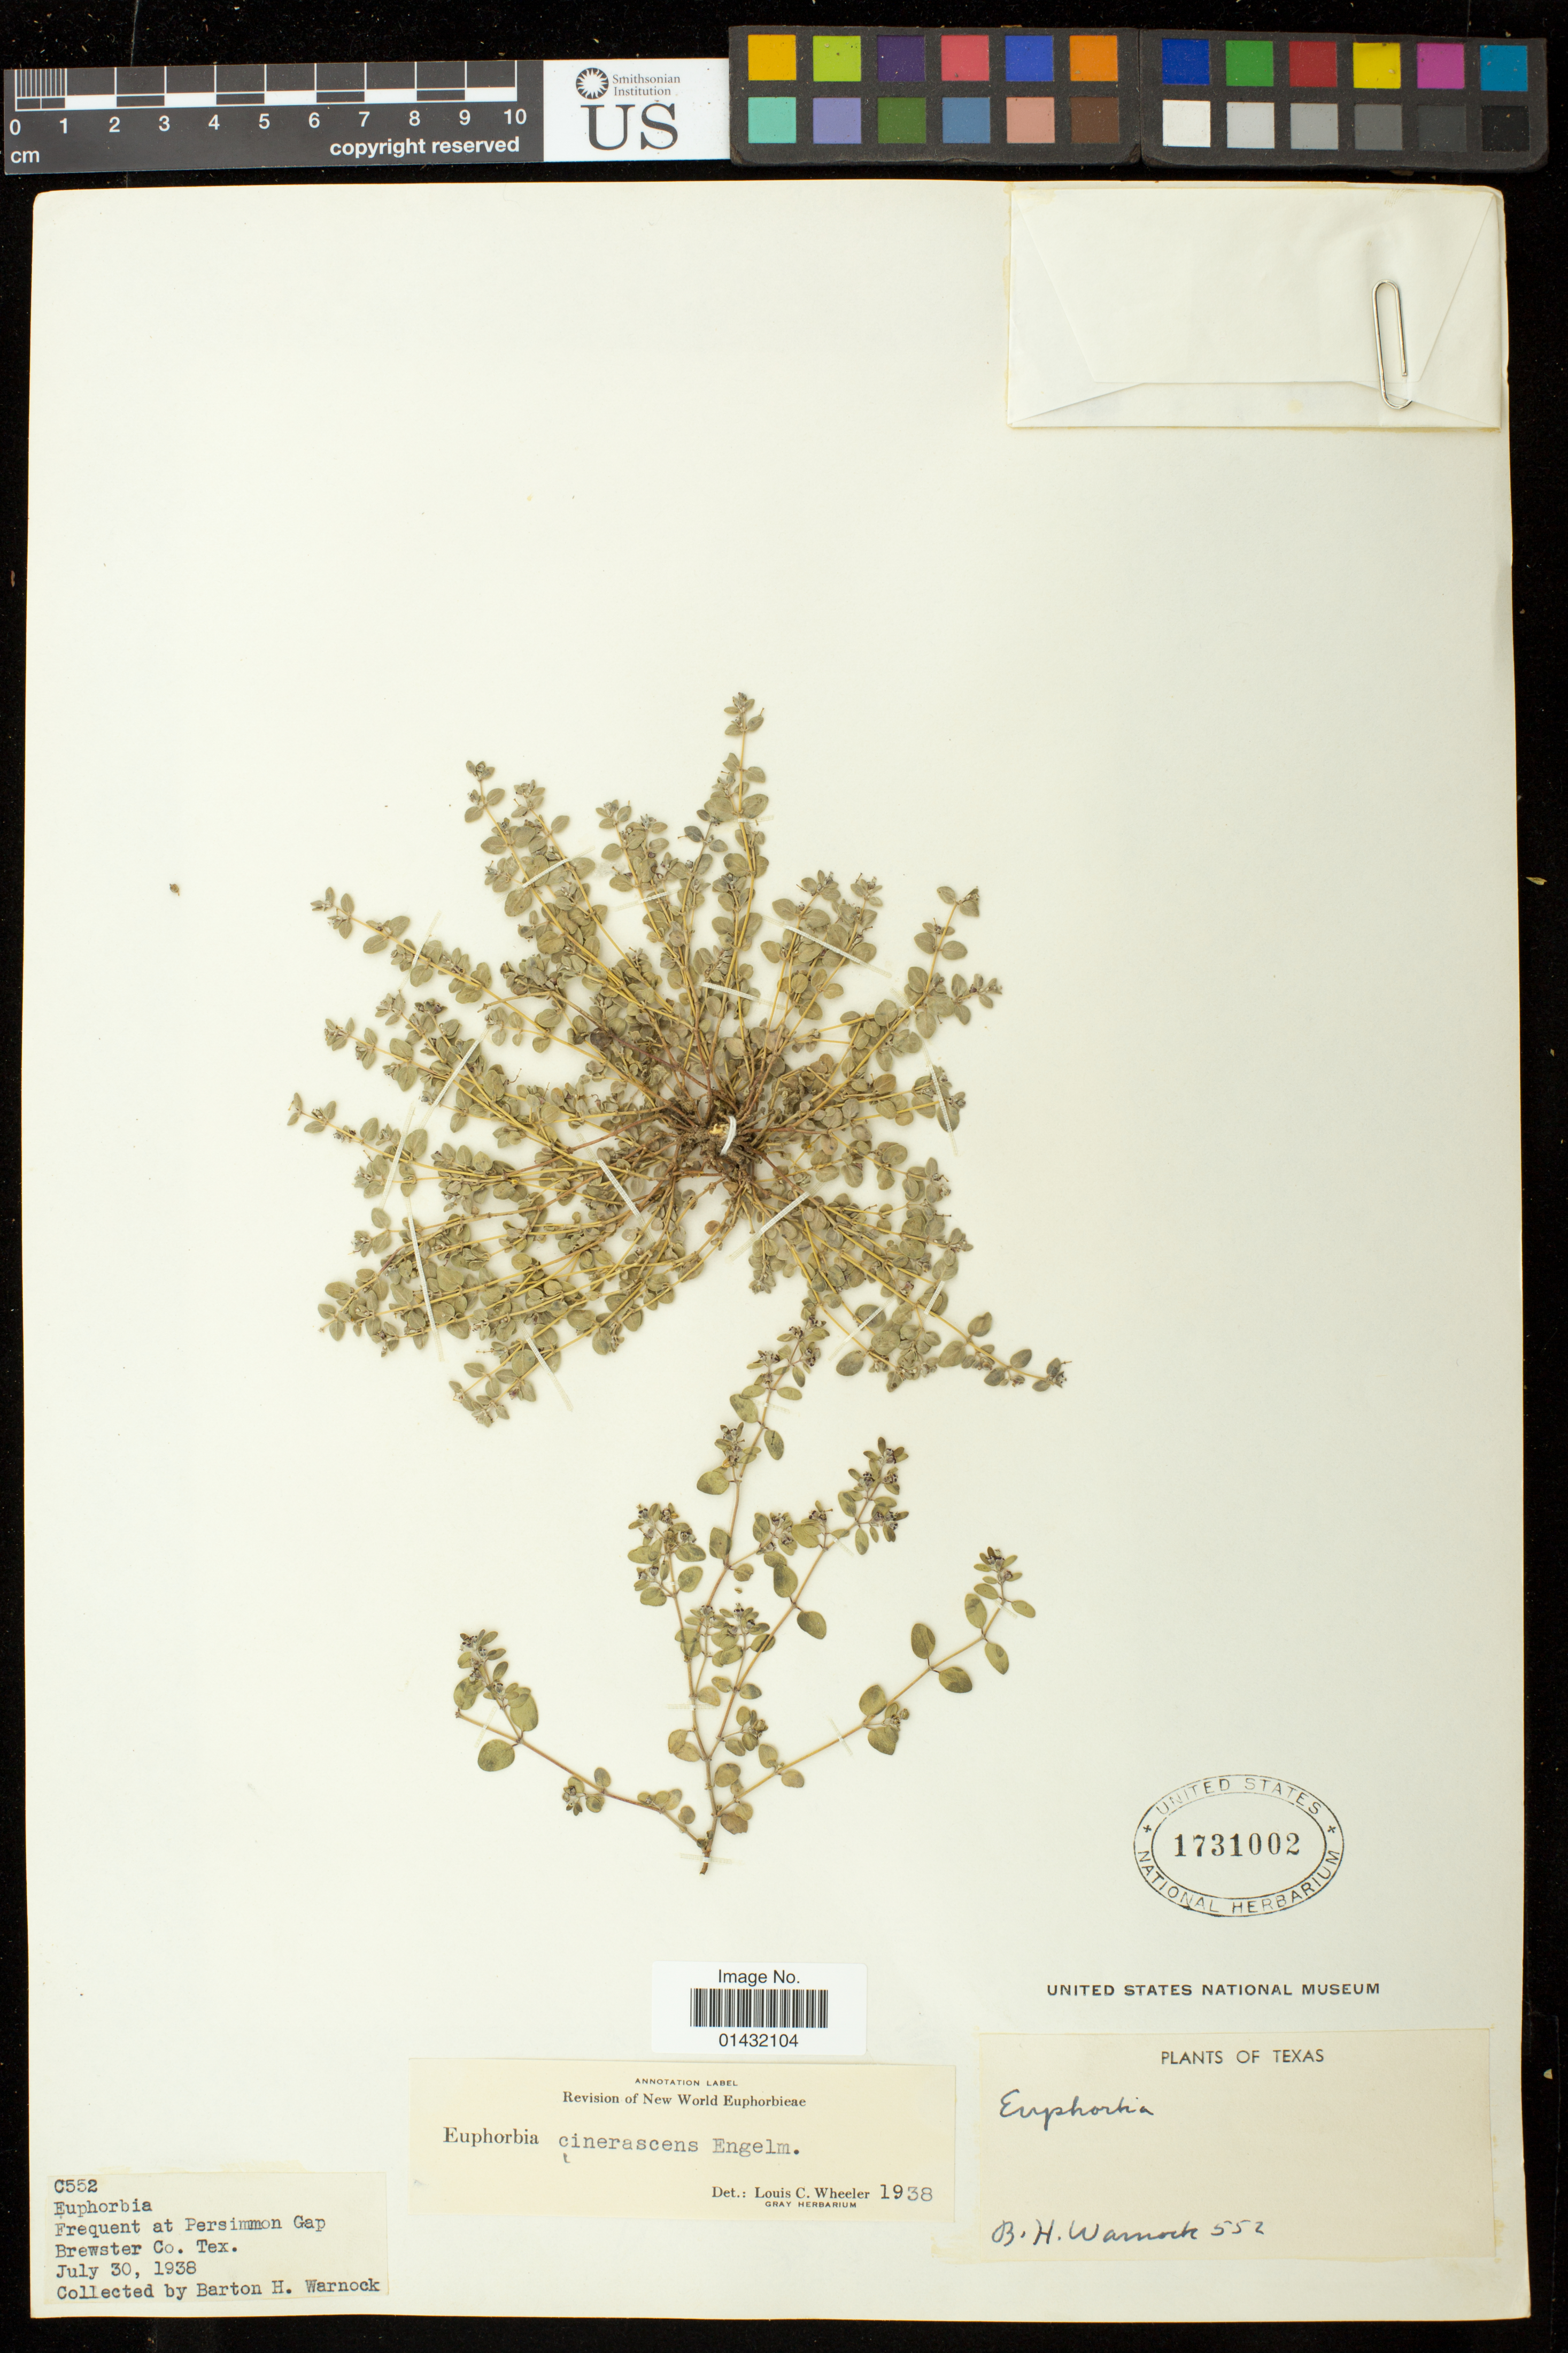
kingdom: Plantae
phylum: Tracheophyta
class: Magnoliopsida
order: Malpighiales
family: Euphorbiaceae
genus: Euphorbia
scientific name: Euphorbia cinerascens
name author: Engelm. in Emory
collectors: B. H. Warnock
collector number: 552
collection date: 1938-07-30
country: United States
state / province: Texas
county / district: Brewster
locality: Persimmon Gap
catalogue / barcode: US 1731002